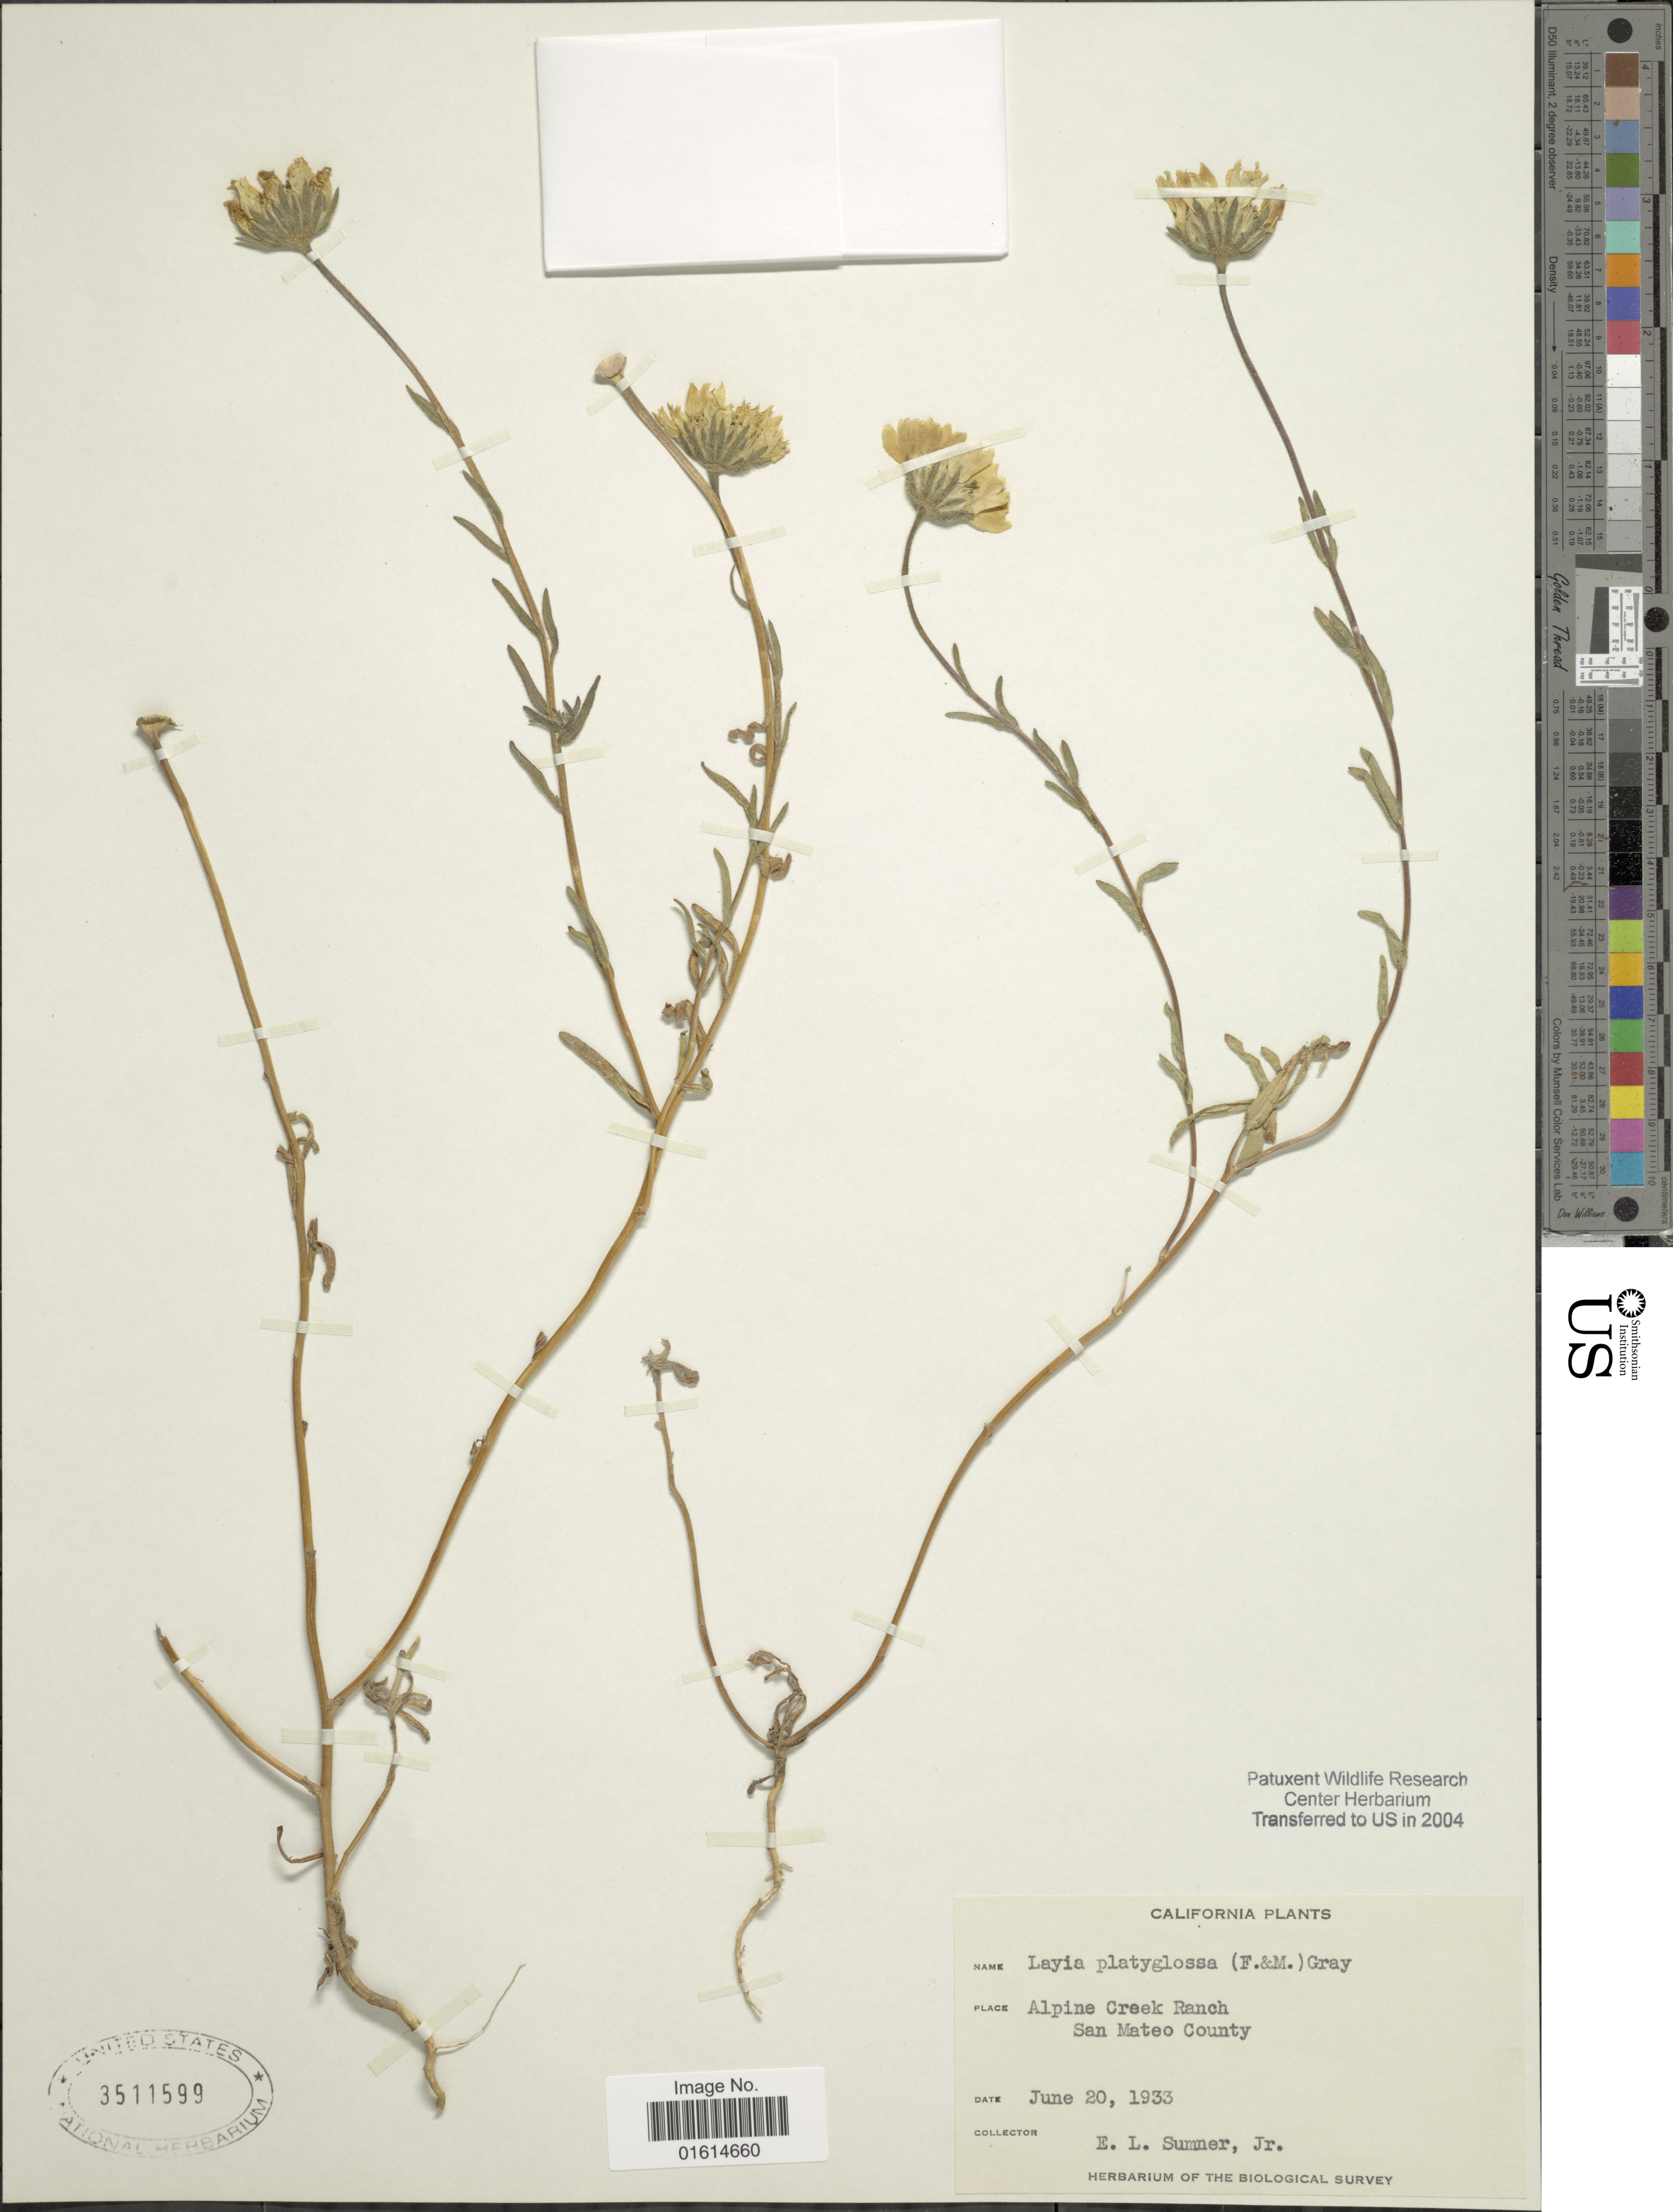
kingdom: Plantae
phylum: Tracheophyta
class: Magnoliopsida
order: Asterales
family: Asteraceae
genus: Layia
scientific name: Layia platyglossa subsp. campestris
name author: D.D. Keck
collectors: E. Sumner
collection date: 1933-06-20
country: United States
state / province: California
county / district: San Mateo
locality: Alpine Creek Ranch, San Mateo County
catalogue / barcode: US 3511599